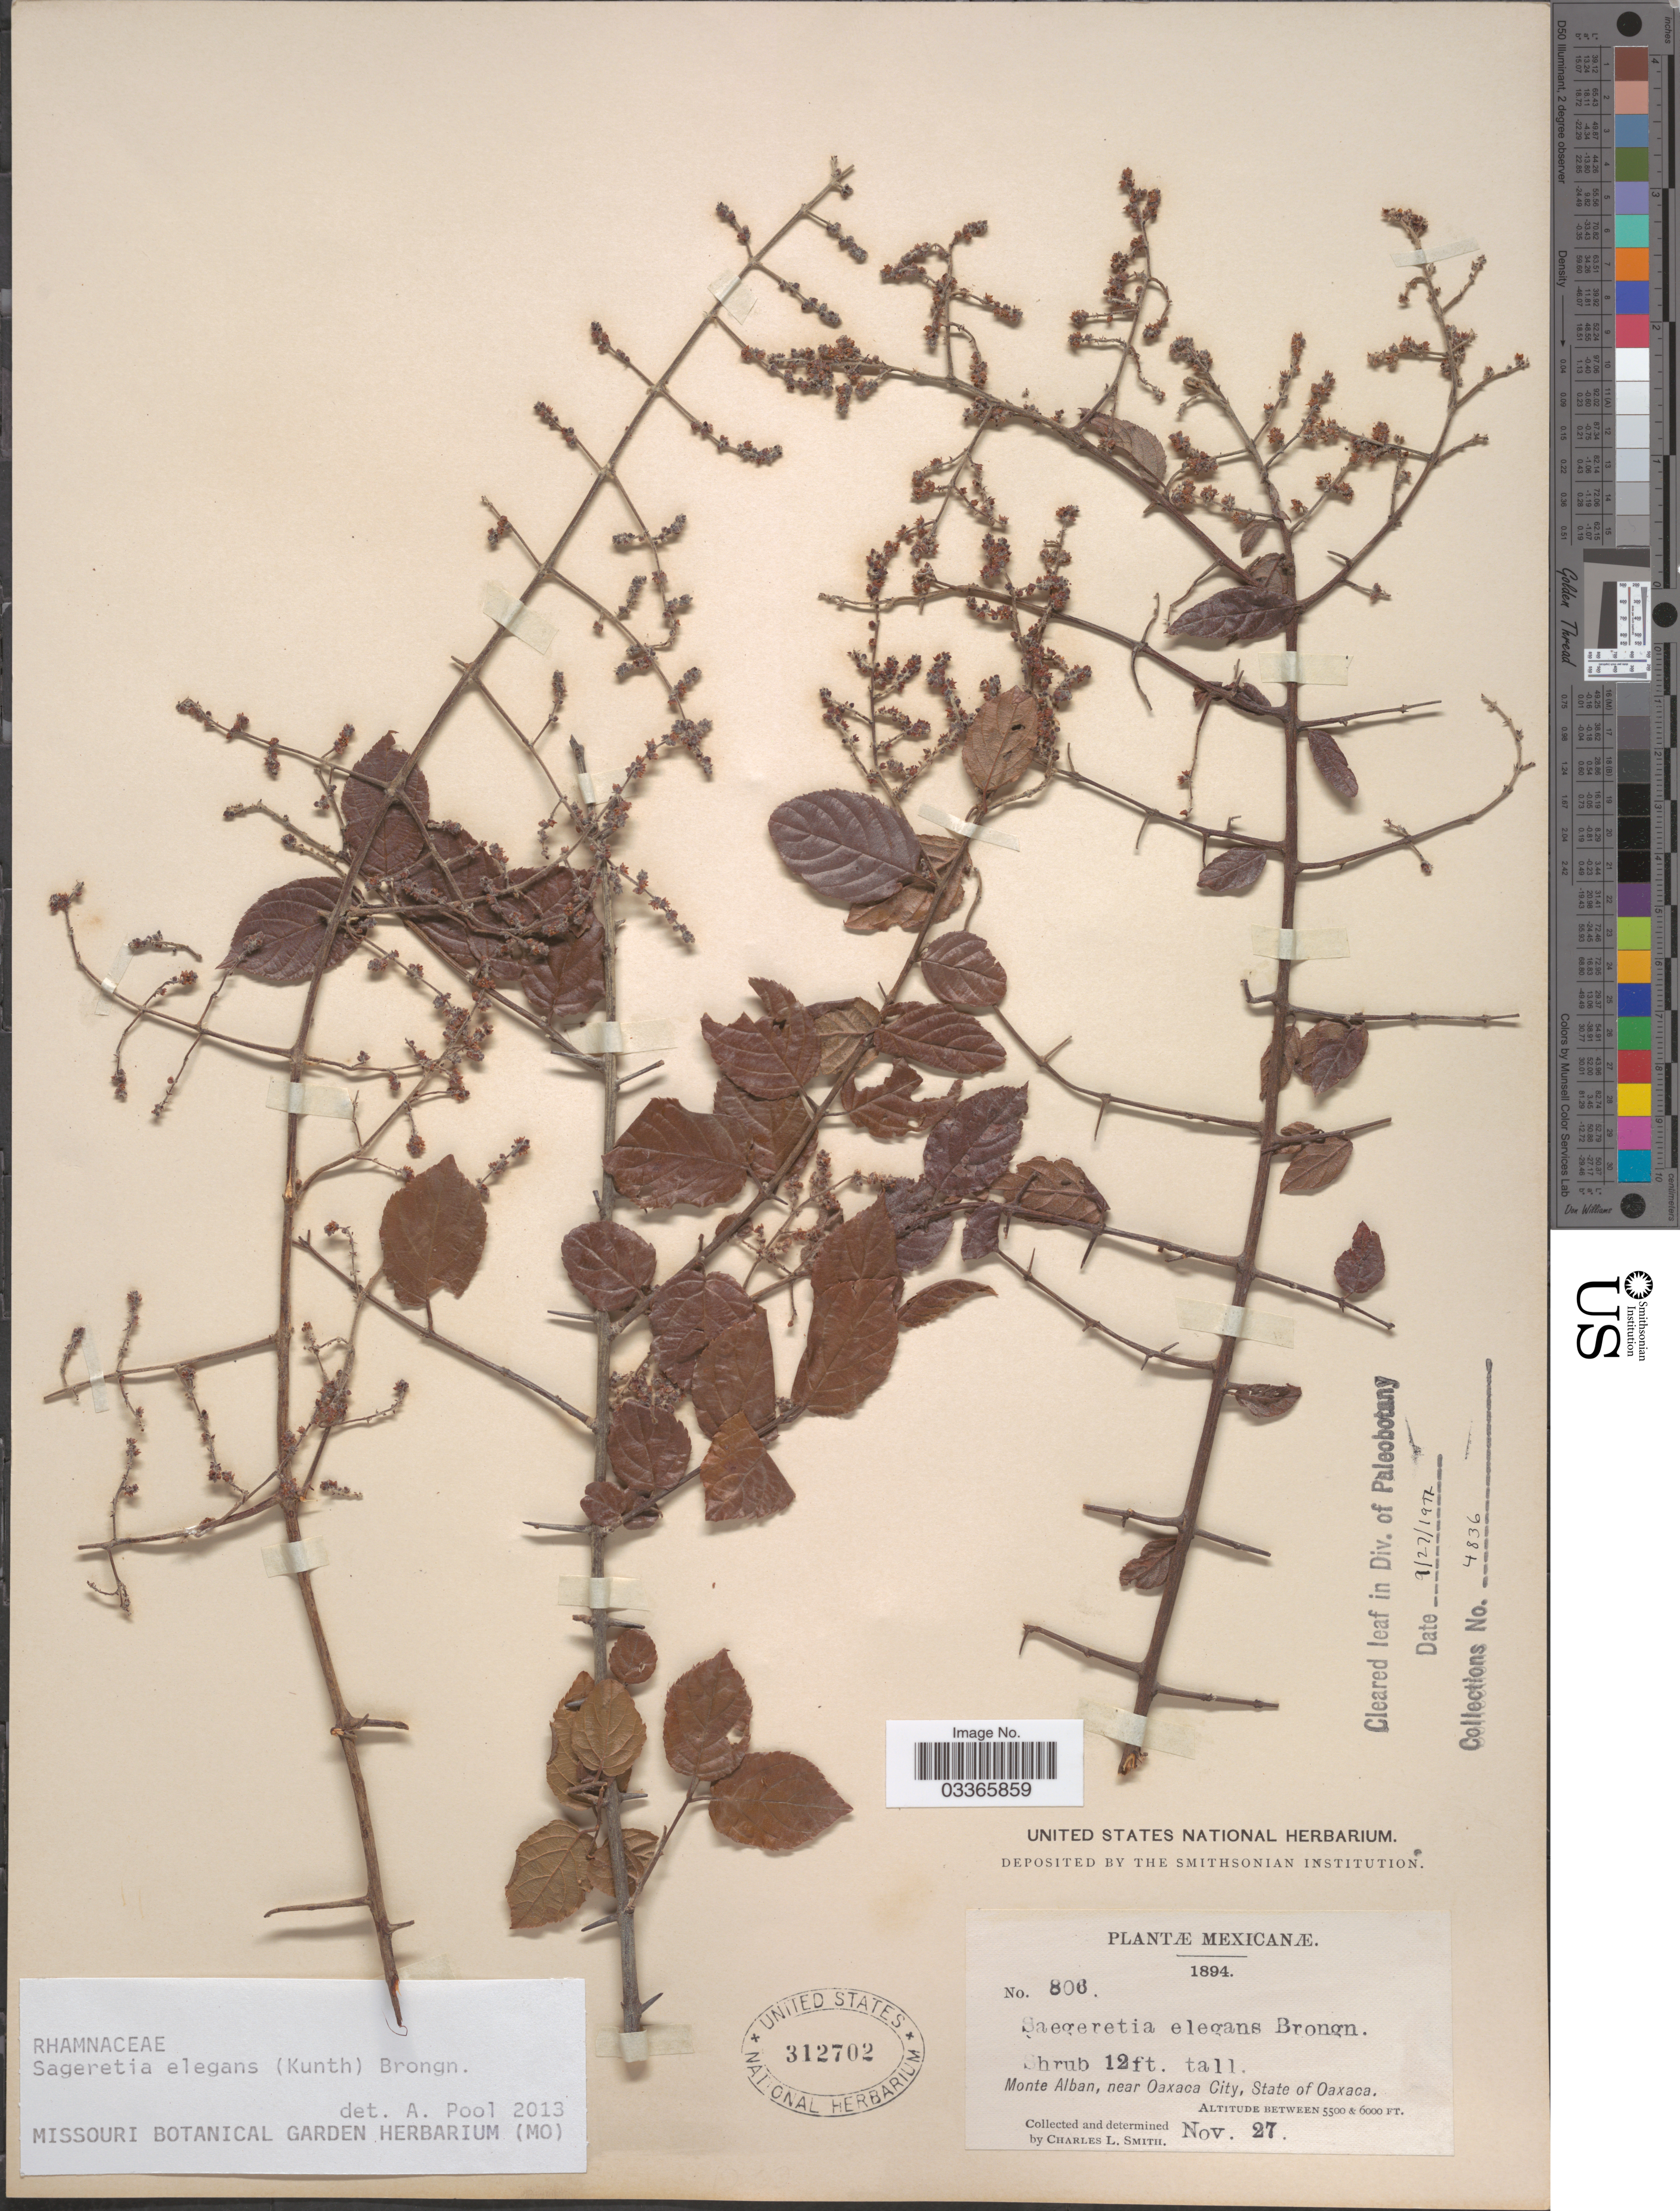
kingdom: Plantae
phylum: Tracheophyta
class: Magnoliopsida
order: Rosales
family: Rhamnaceae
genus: Sageretia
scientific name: Sageretia elegans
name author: (Kunth) Brongn.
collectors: C. L. Smith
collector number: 806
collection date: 1894-11-27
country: Mexico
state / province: Oaxaca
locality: Monte Alban, near Oaxaca City.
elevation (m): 1676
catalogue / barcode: US 312702